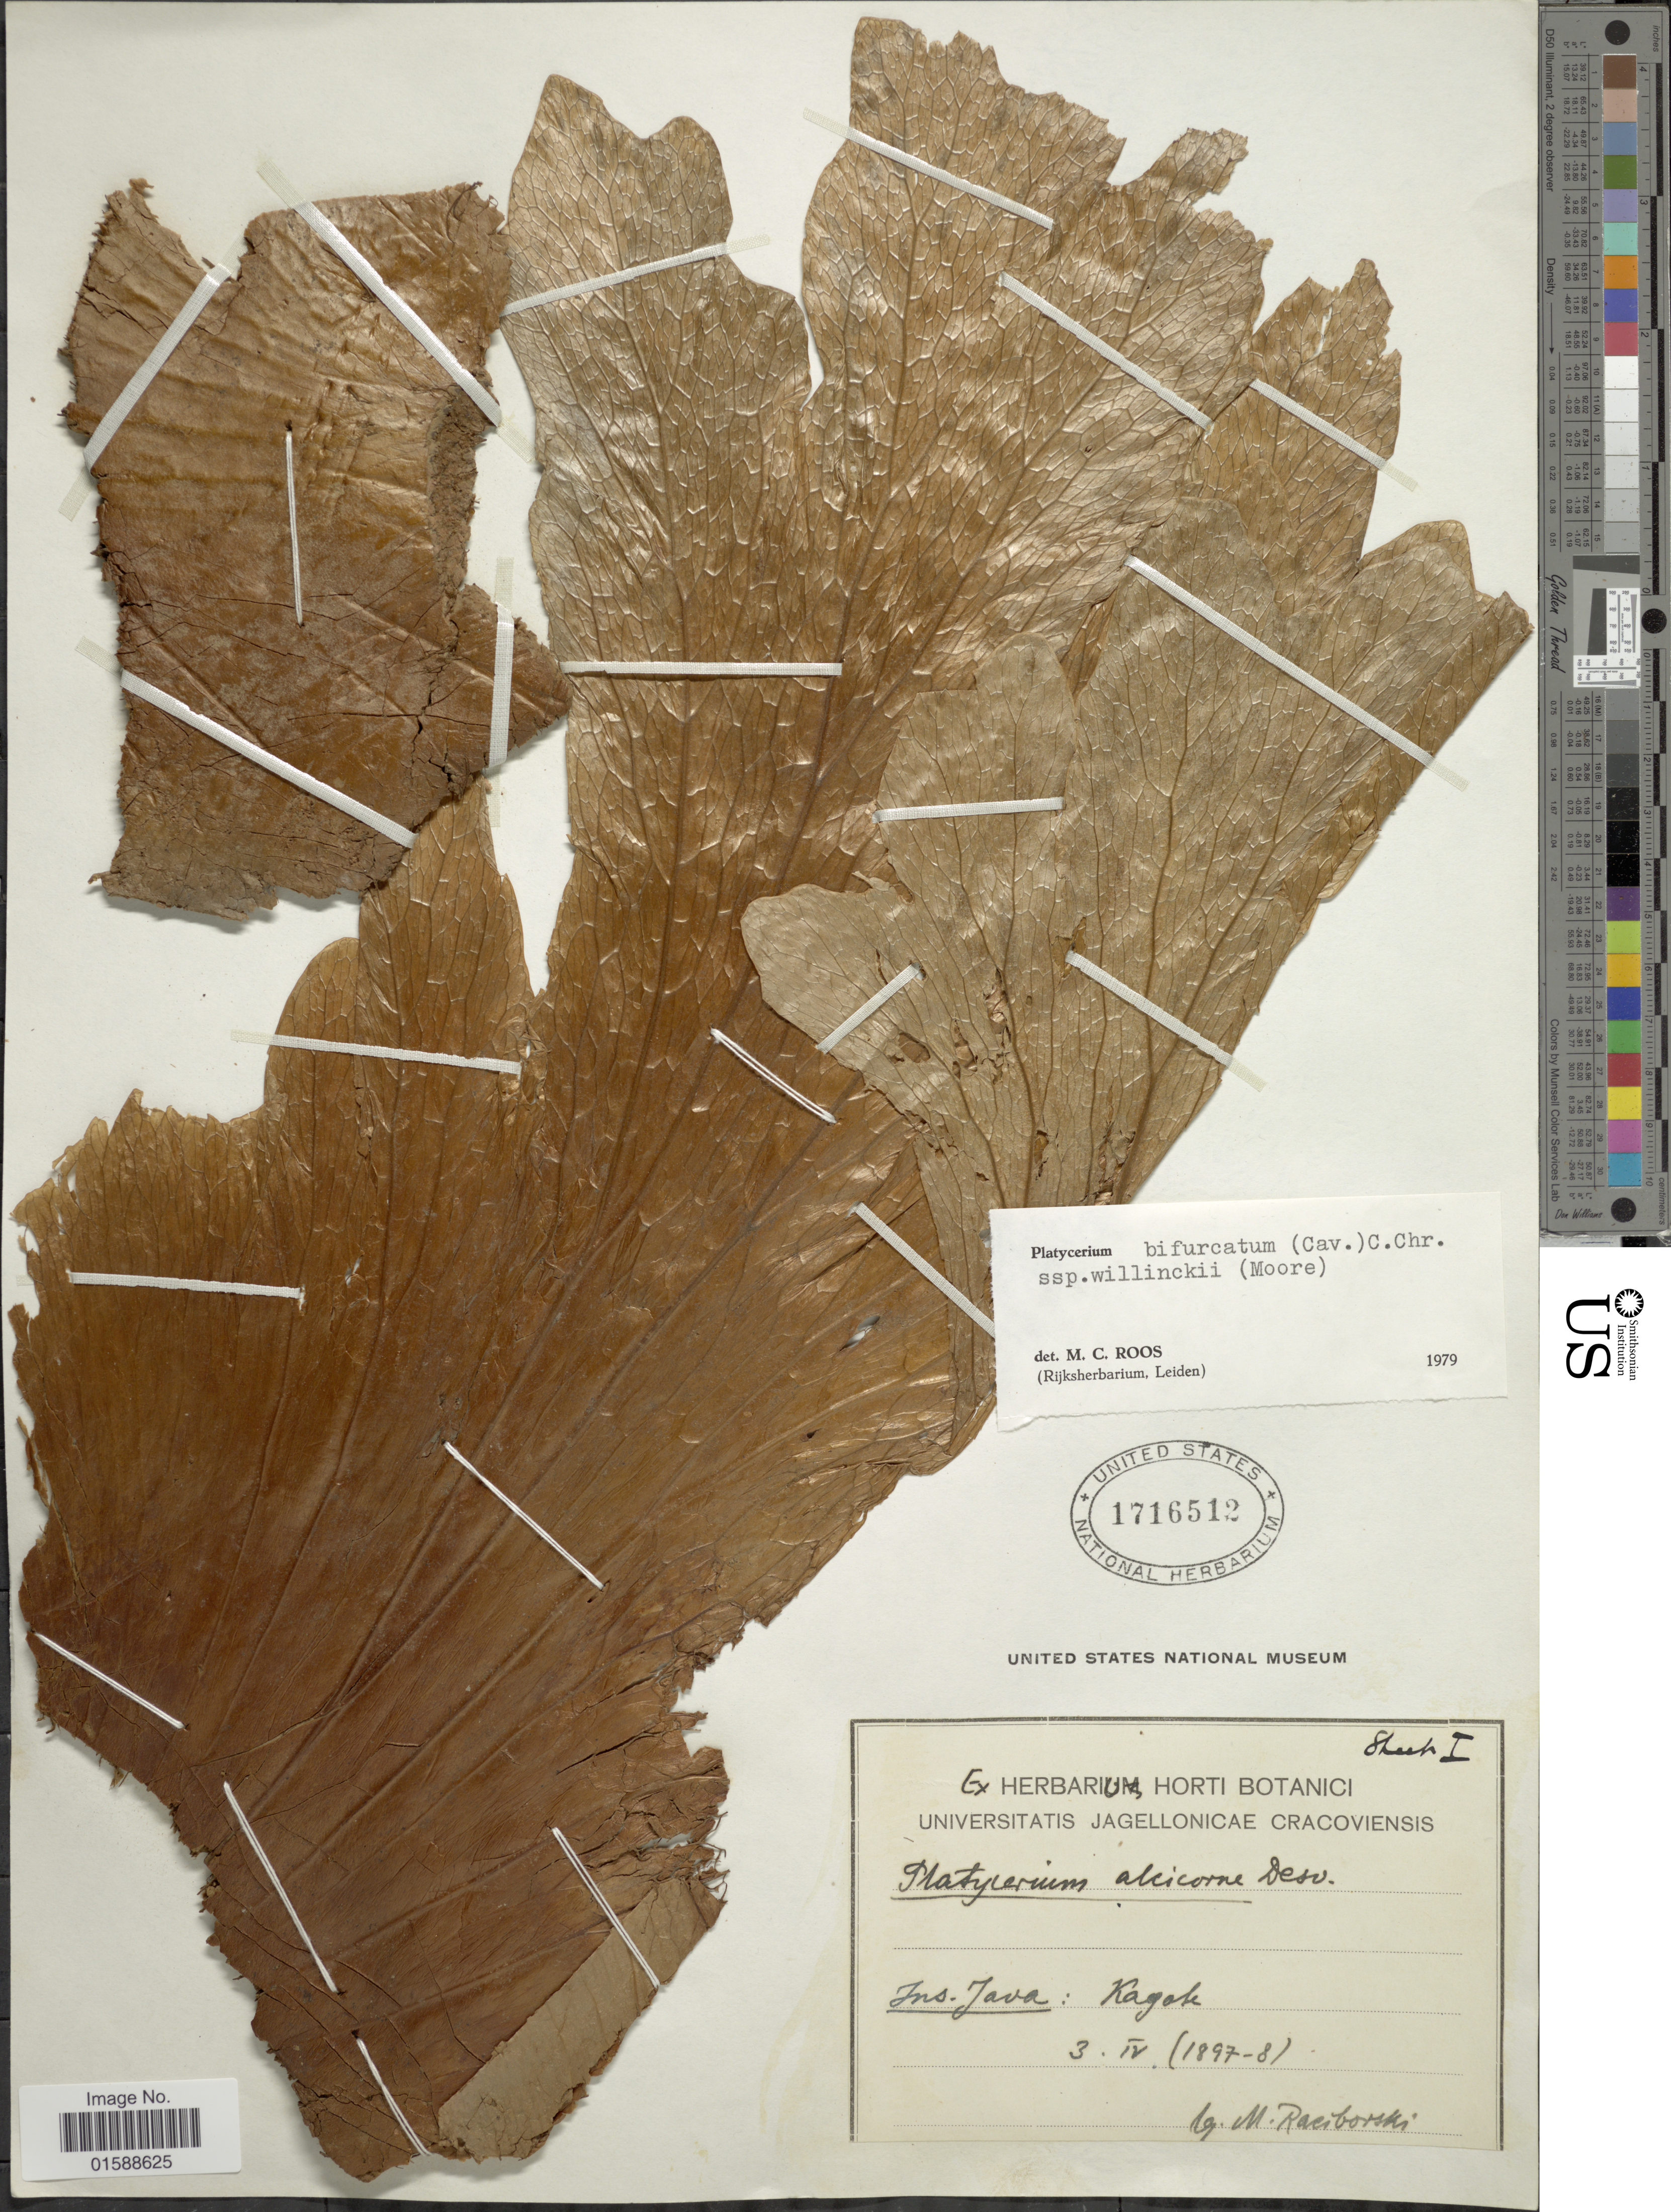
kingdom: Plantae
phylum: Tracheophyta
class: Polypodiopsida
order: Polypodiales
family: Polypodiaceae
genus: Platycerium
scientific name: Platycerium willinckii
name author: L.B. Moore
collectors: M. Raciborski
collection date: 1897-04-03/1898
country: Indonesia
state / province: Java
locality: Kagok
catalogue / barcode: US 1716512